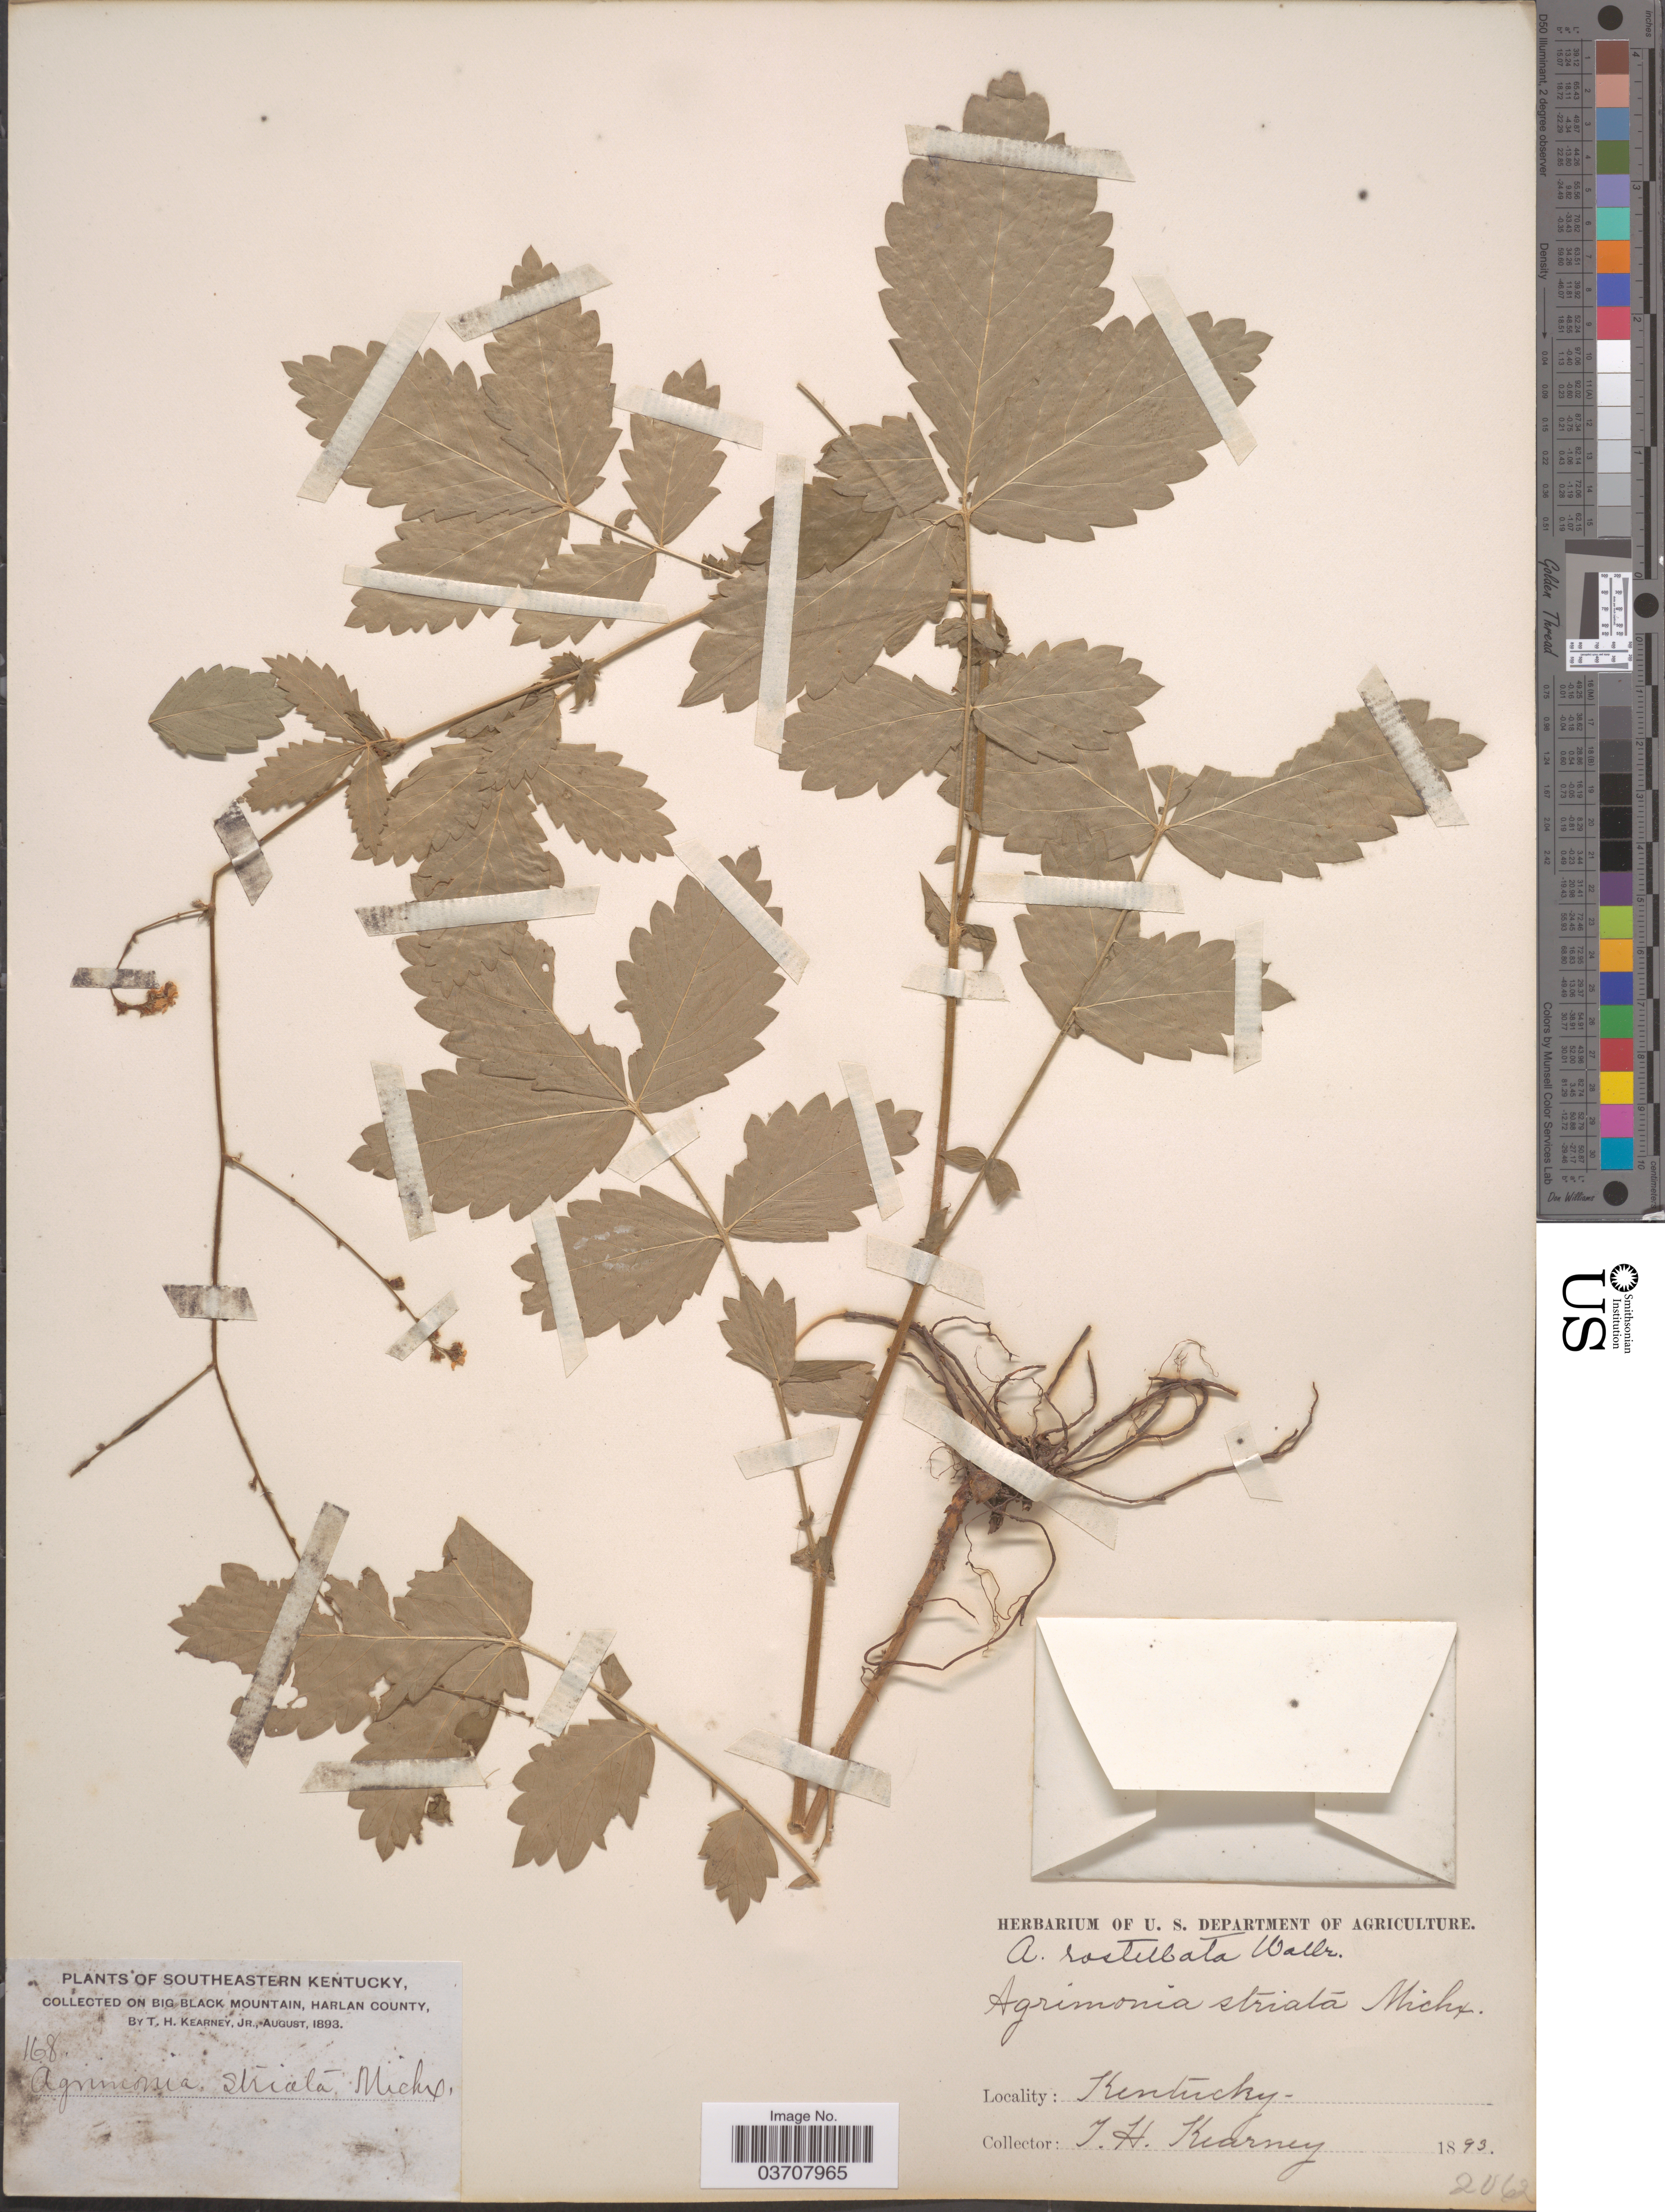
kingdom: Plantae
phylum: Tracheophyta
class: Magnoliopsida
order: Rosales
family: Rosaceae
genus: Agrimonia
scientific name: Agrimonia rostellata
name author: Wallr.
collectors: T. H. Kearney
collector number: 168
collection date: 1893-08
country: United States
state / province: Kentucky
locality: Southeastern Kentucky. On Big Black Mountain, Harlan County.